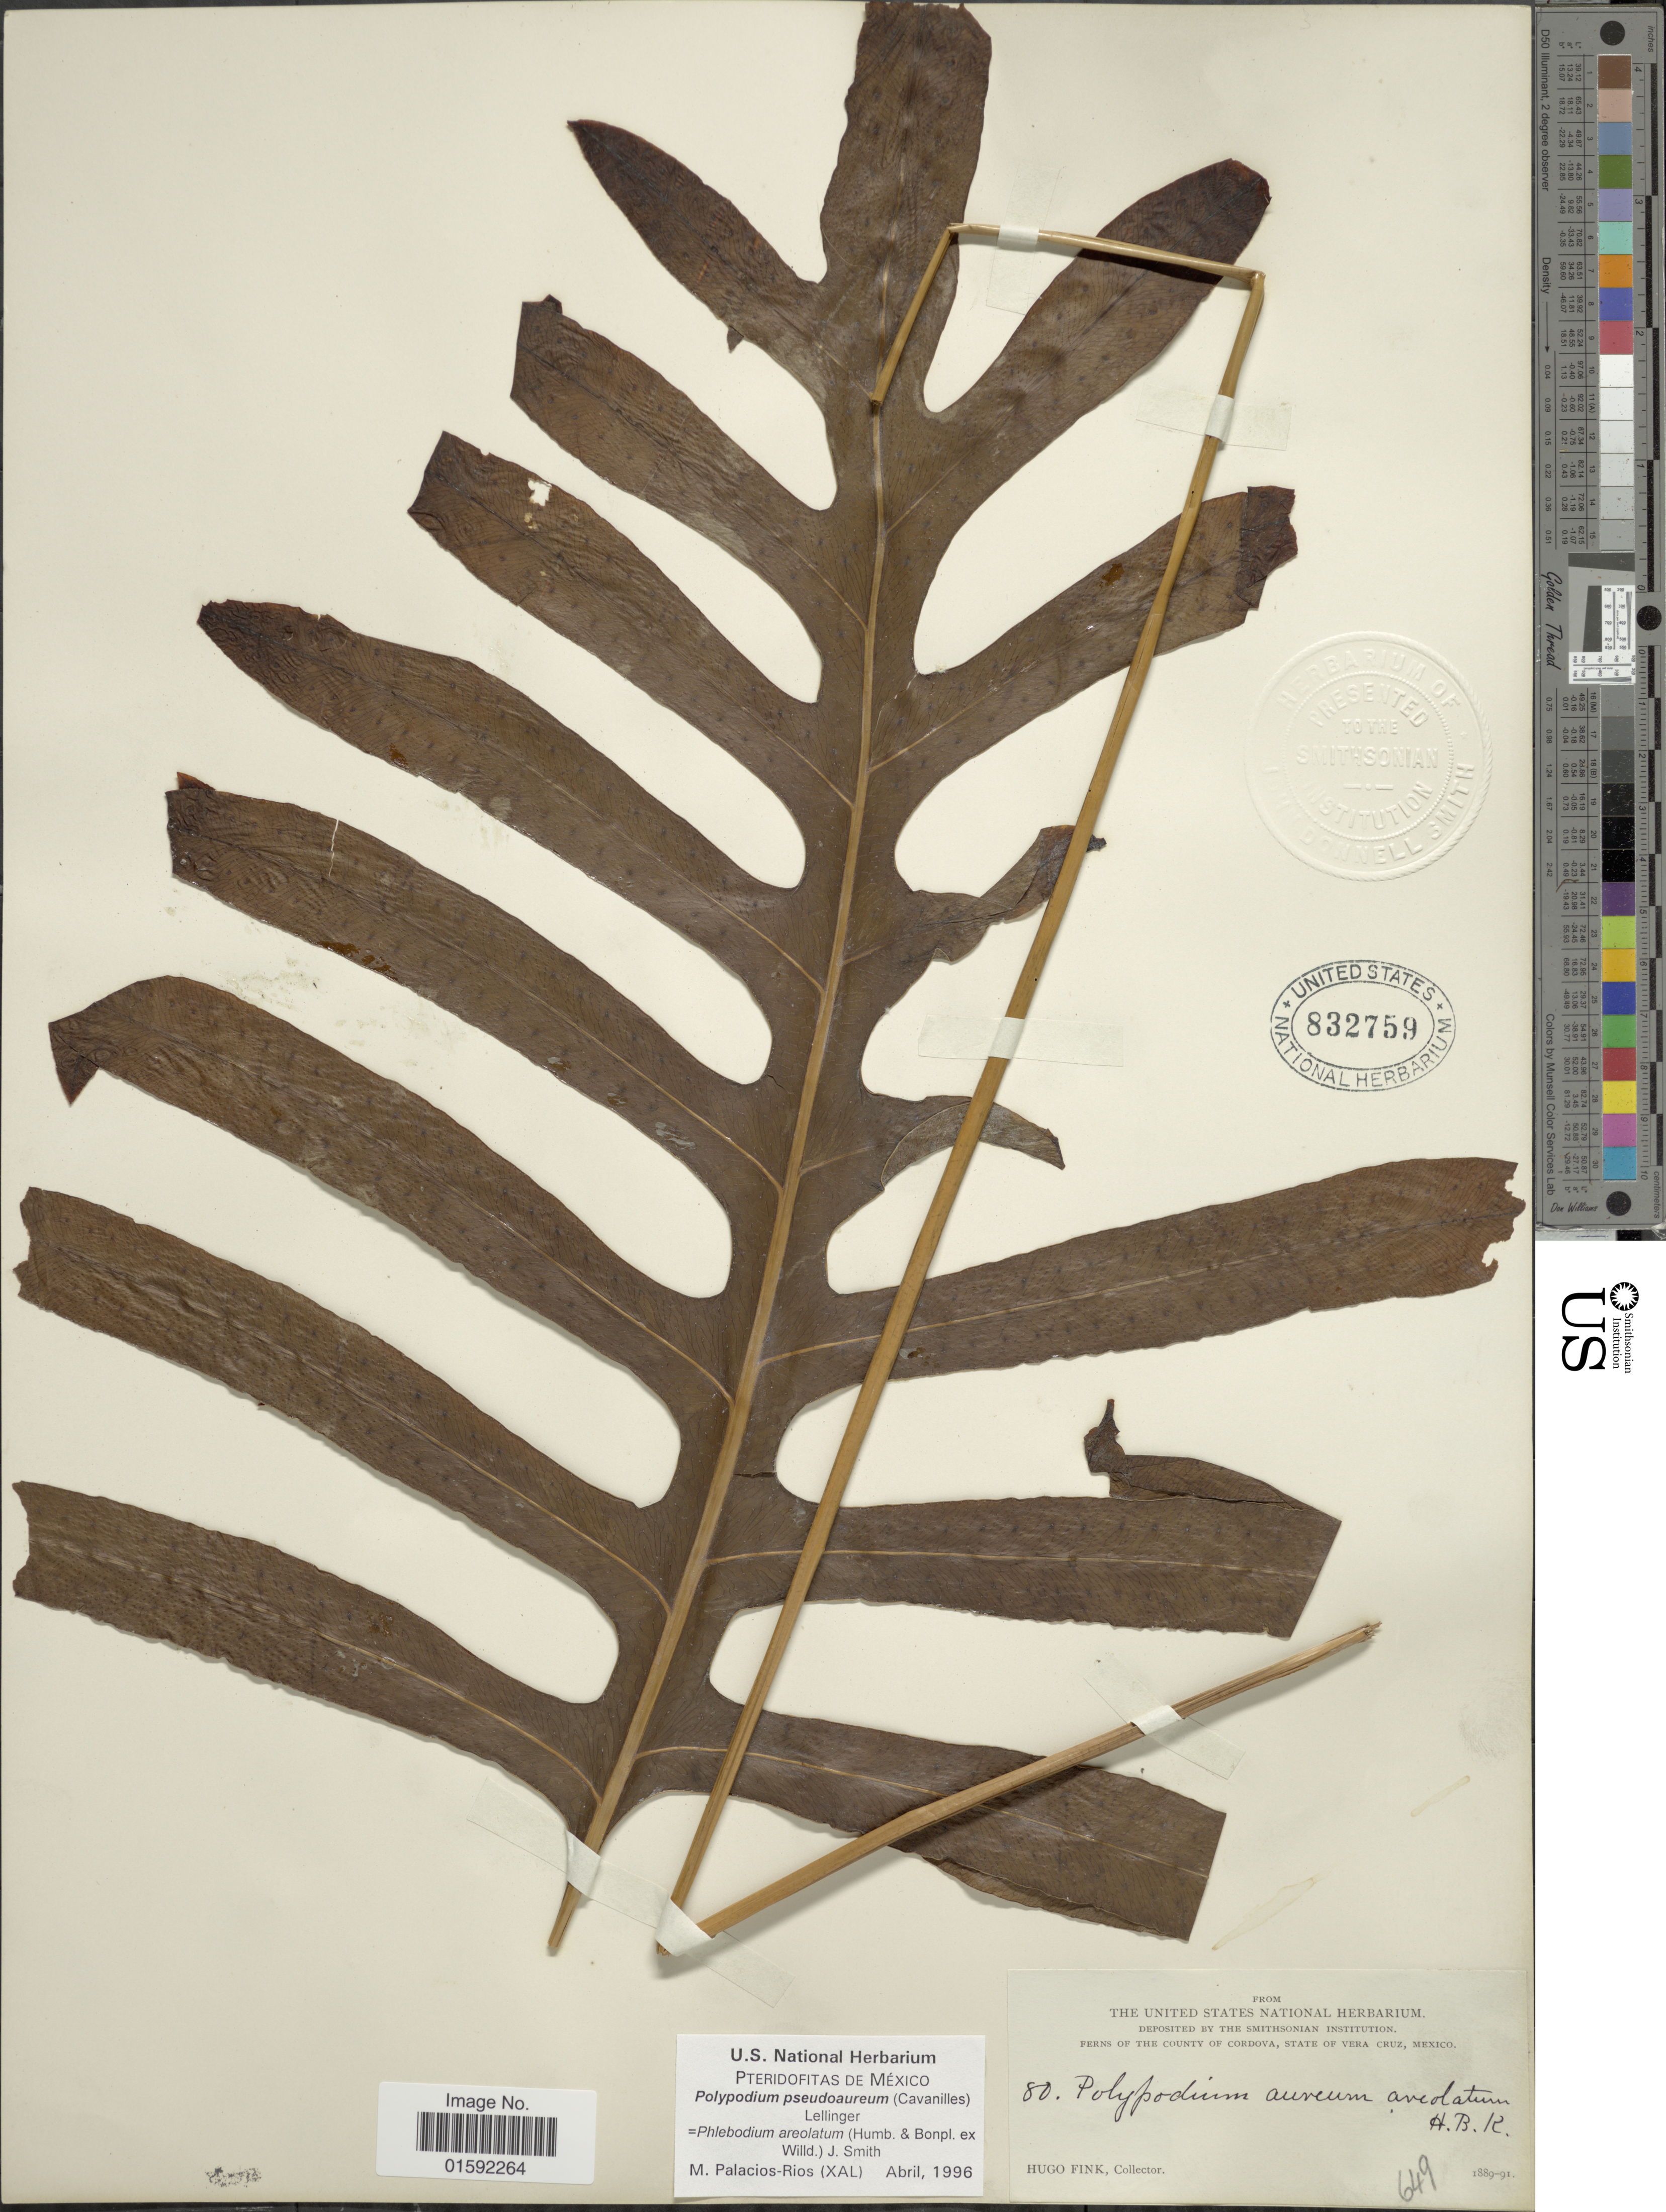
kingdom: Plantae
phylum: Tracheophyta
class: Polypodiopsida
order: Polypodiales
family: Polypodiaceae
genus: Phlebodium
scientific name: Phlebodium pseudoaureum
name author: (Cav.) Lellinger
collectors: H. Fink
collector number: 649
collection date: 1889/1891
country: Mexico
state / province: Veracruz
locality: The County of Cordova, State of Vera Cruz, Mexico.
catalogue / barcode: US 832759